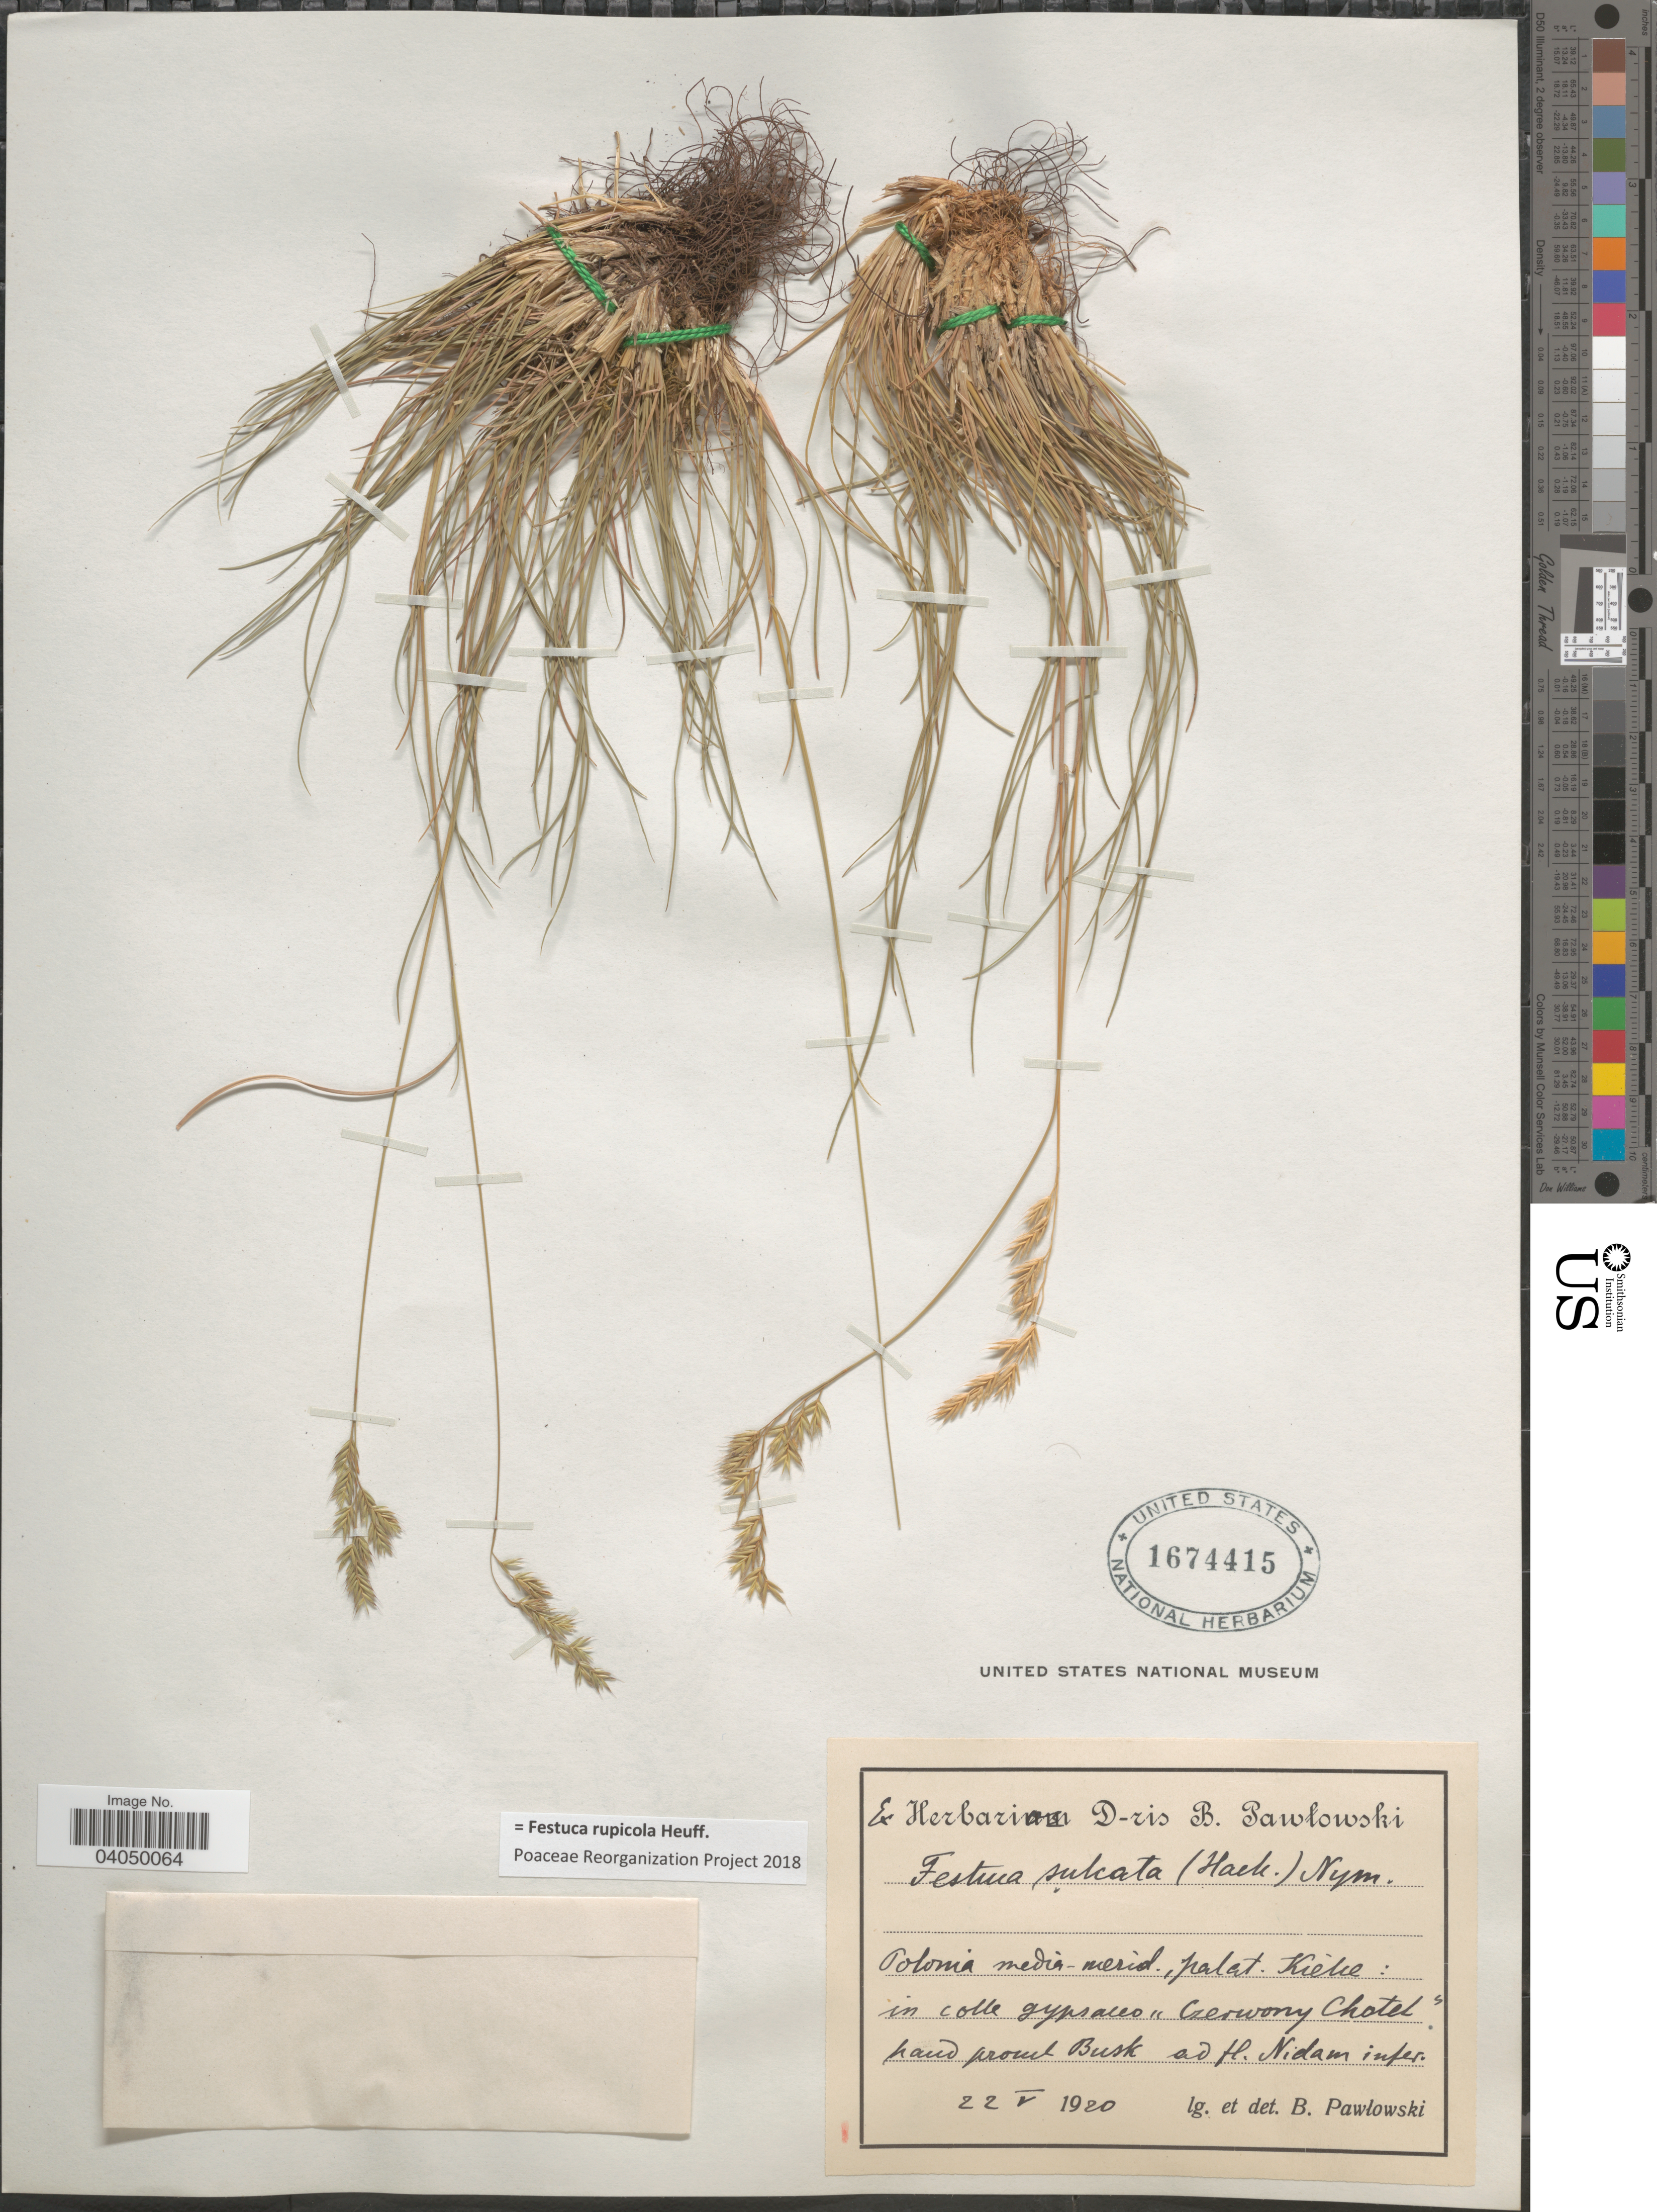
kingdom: Plantae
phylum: Tracheophyta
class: Liliopsida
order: Poales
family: Poaceae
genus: Festuca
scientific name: Festuca rupicola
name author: Heuff.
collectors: B. Pawlowski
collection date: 1920-05-22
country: Poland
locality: Polonia media-merid., Palat. Kielce: in colle gypsaceo "Czerwony Chotel" haud proml [interpreted] Busk ad fl. Nidam infer.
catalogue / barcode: US 1674415